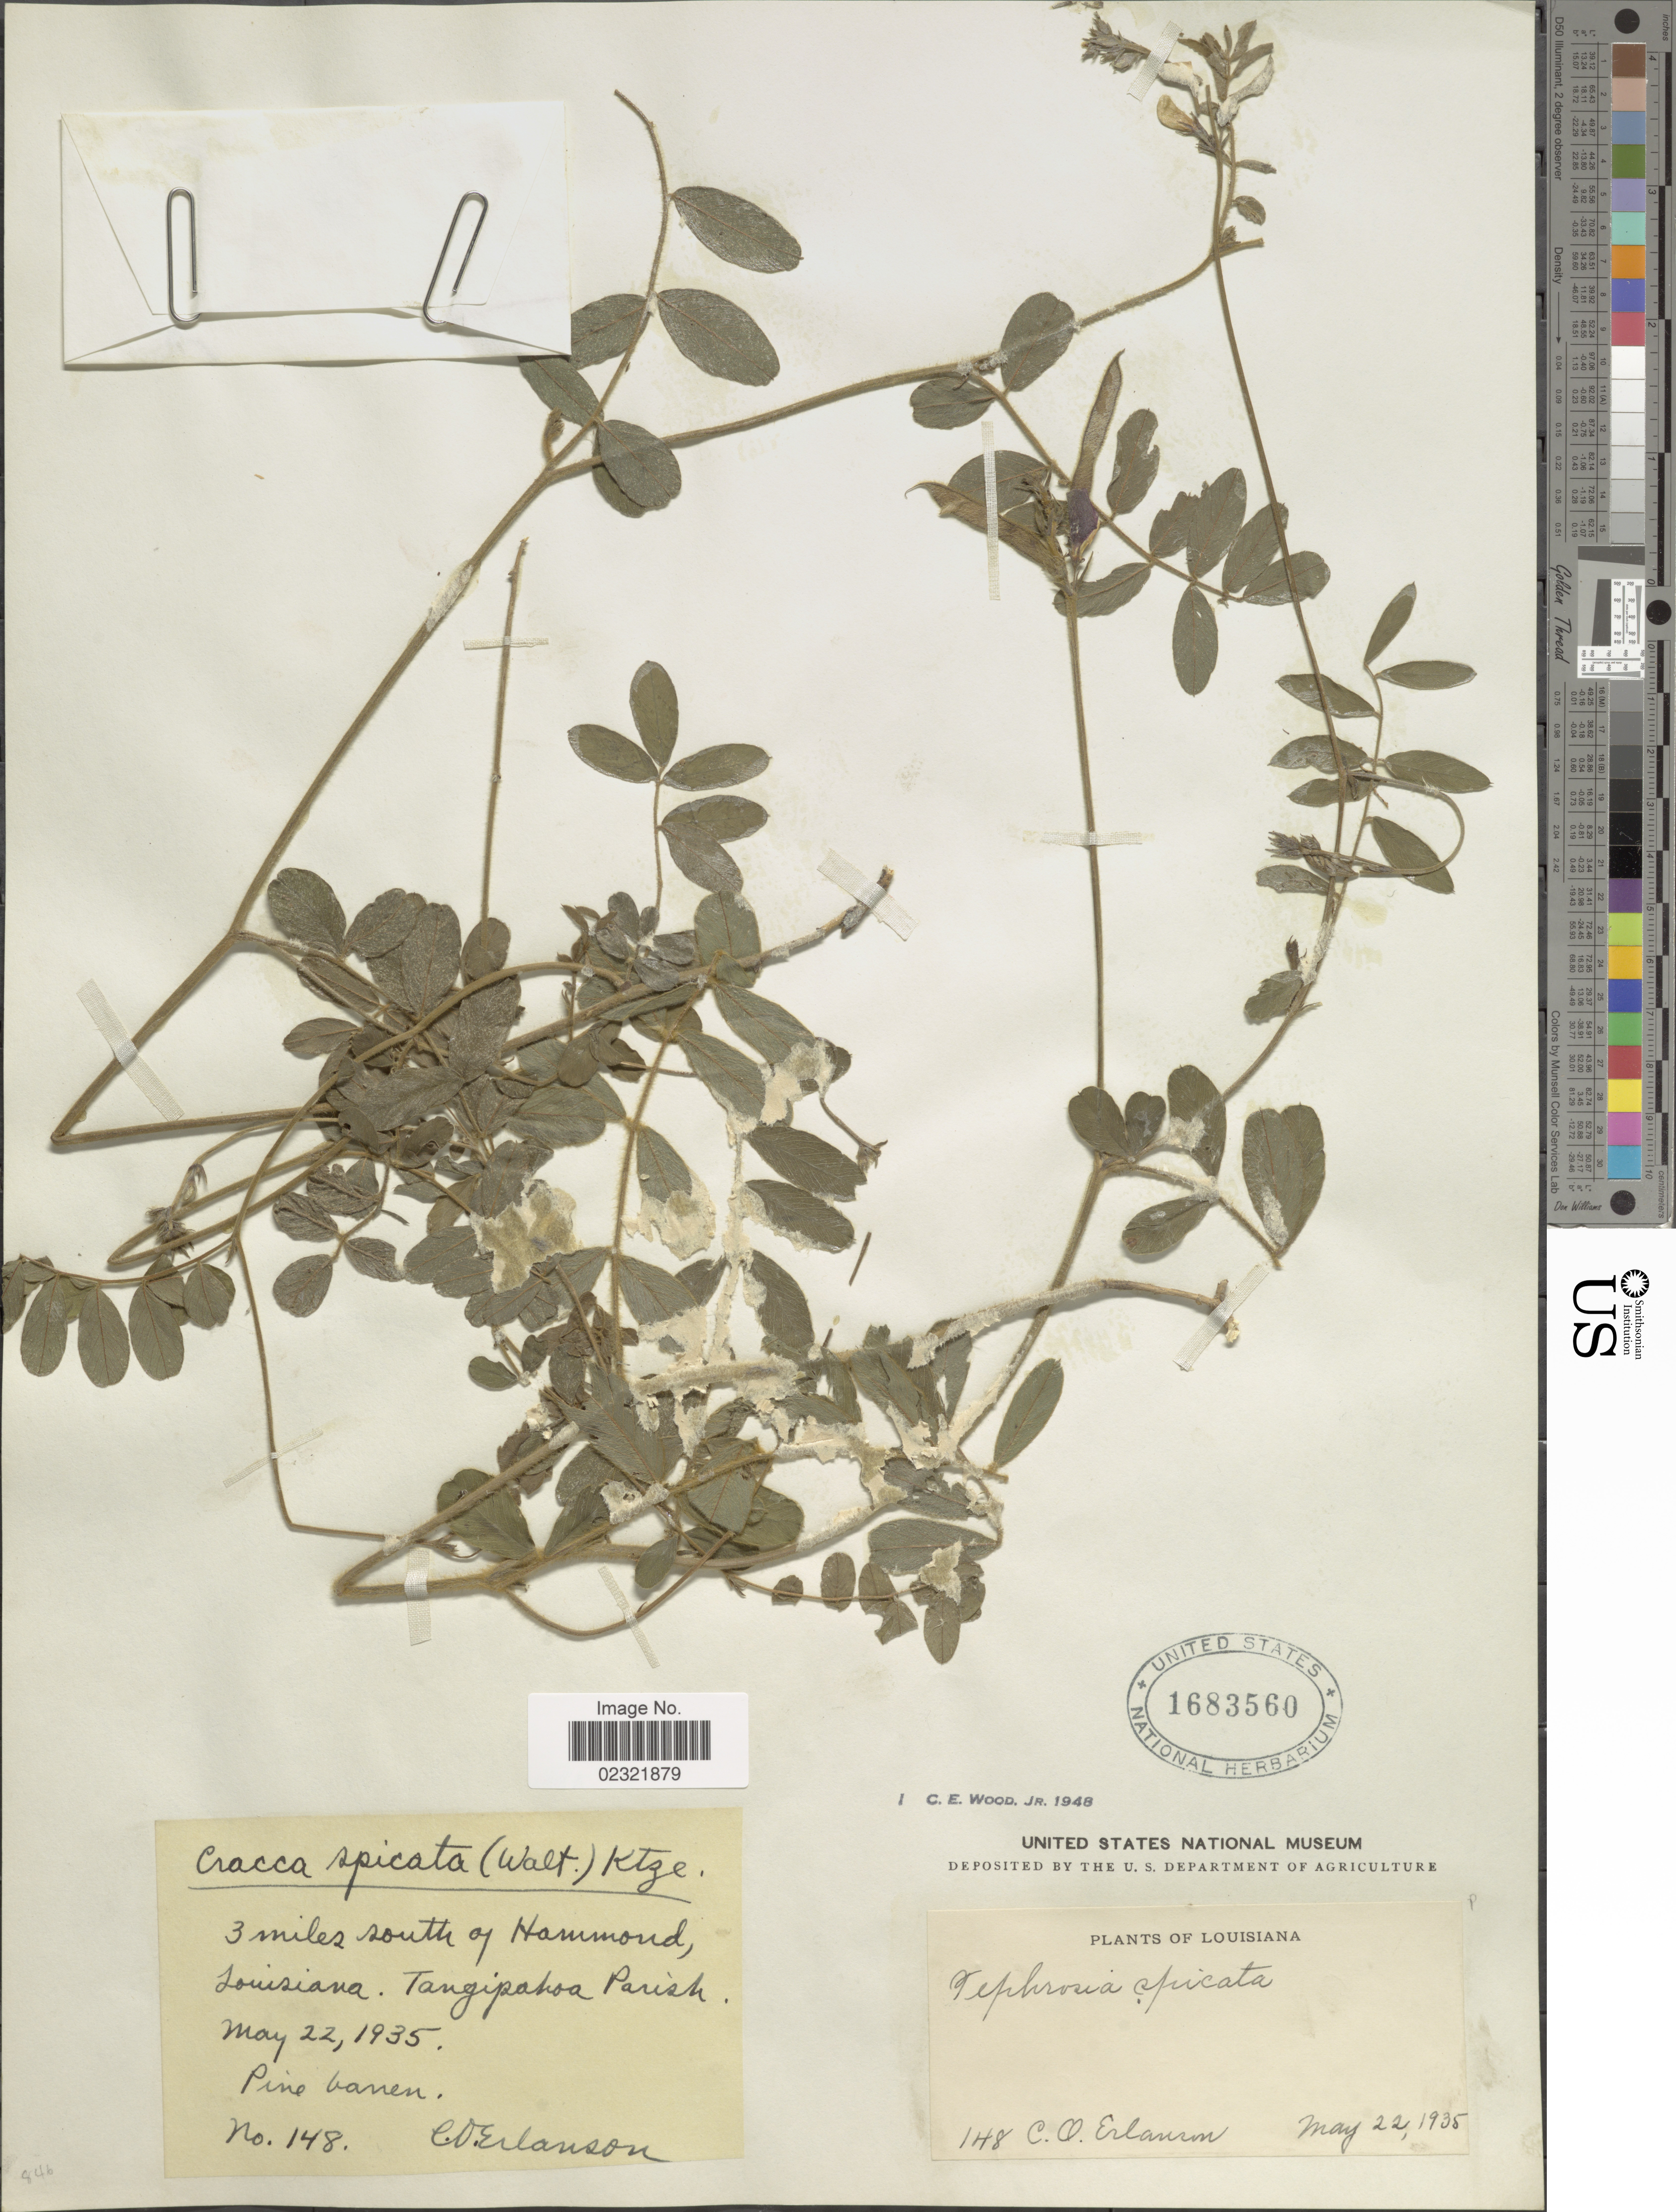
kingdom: Plantae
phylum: Tracheophyta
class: Magnoliopsida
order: Fabales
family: Fabaceae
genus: Tephrosia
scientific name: Tephrosia spicata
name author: (Walter) Torr. & A. Gray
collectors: C. O. Erlanson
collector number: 148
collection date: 1935-05-22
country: United States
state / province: Louisiana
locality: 3 miles south of Hammond Louisiana. Tangipahoa Parish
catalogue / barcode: US 1683560